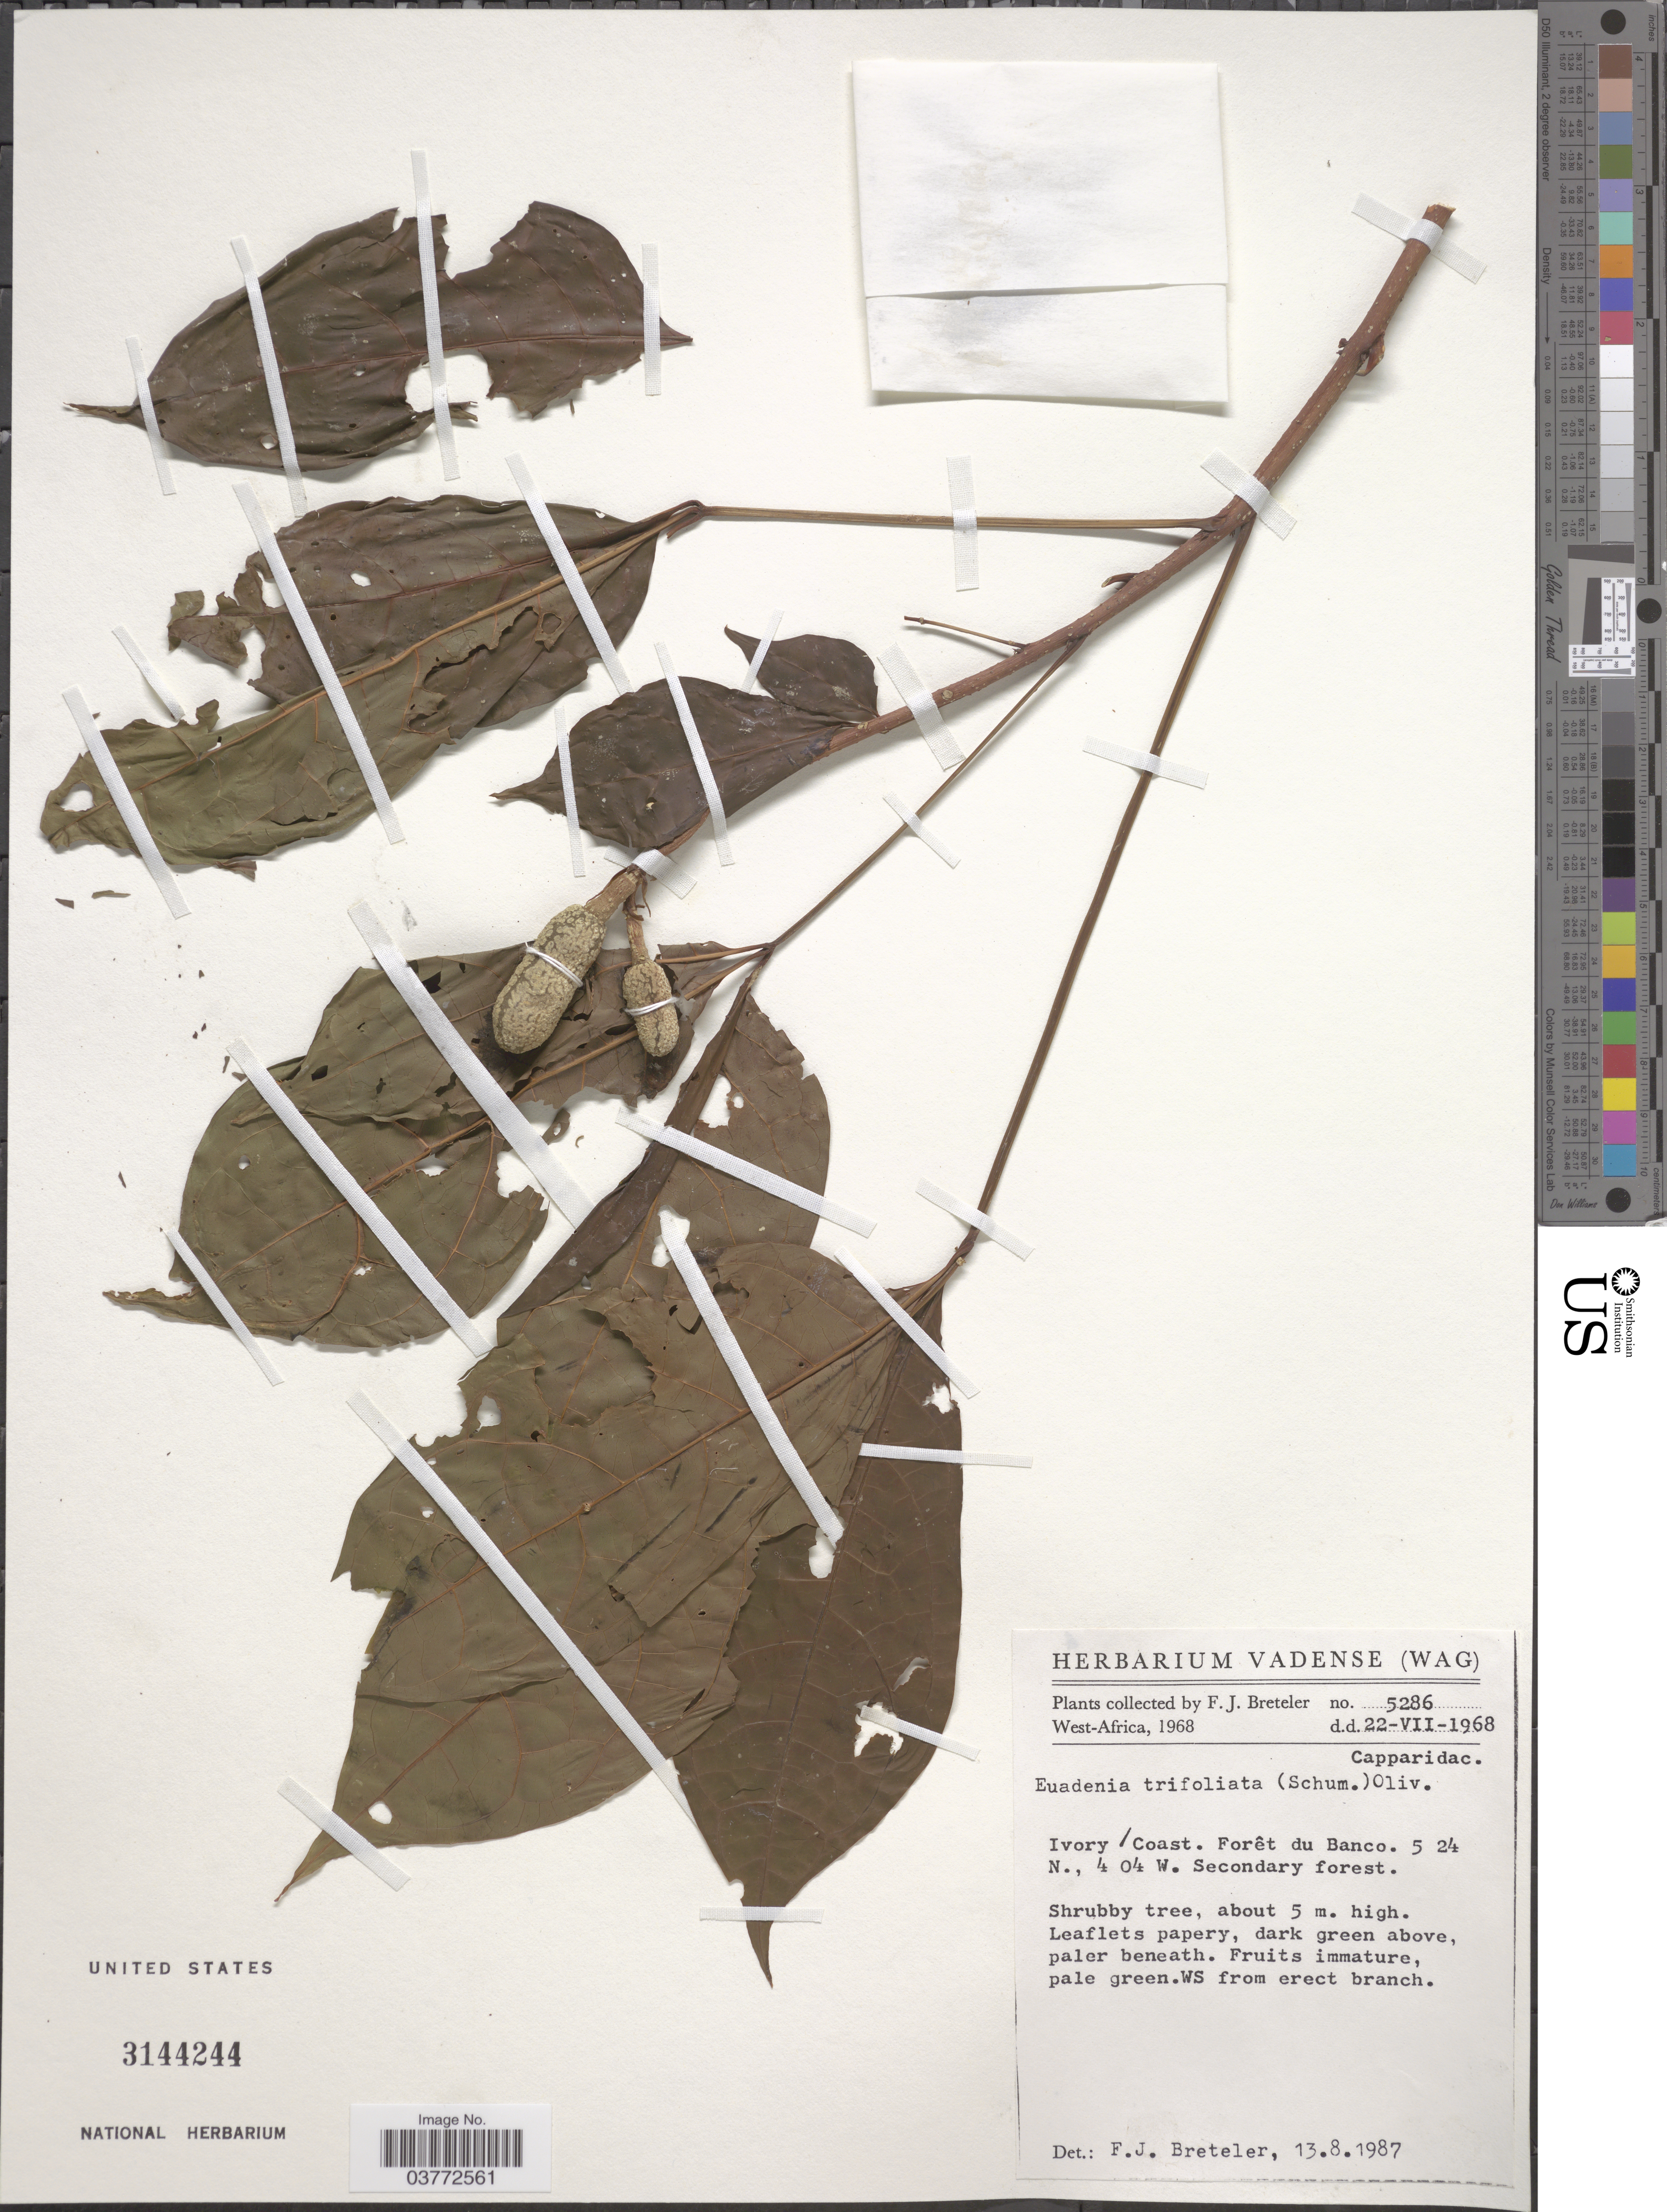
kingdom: Plantae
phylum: Tracheophyta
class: Magnoliopsida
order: Brassicales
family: Capparaceae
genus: Crateva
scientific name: Crateva monticola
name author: (Gilg & Gilg-Ben.) Christenh. & Byng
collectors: F. J. Breteler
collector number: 5286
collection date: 1968-07-22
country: Ivory Coast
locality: West-Africa. Forêt de Banco.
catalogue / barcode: US 3144244